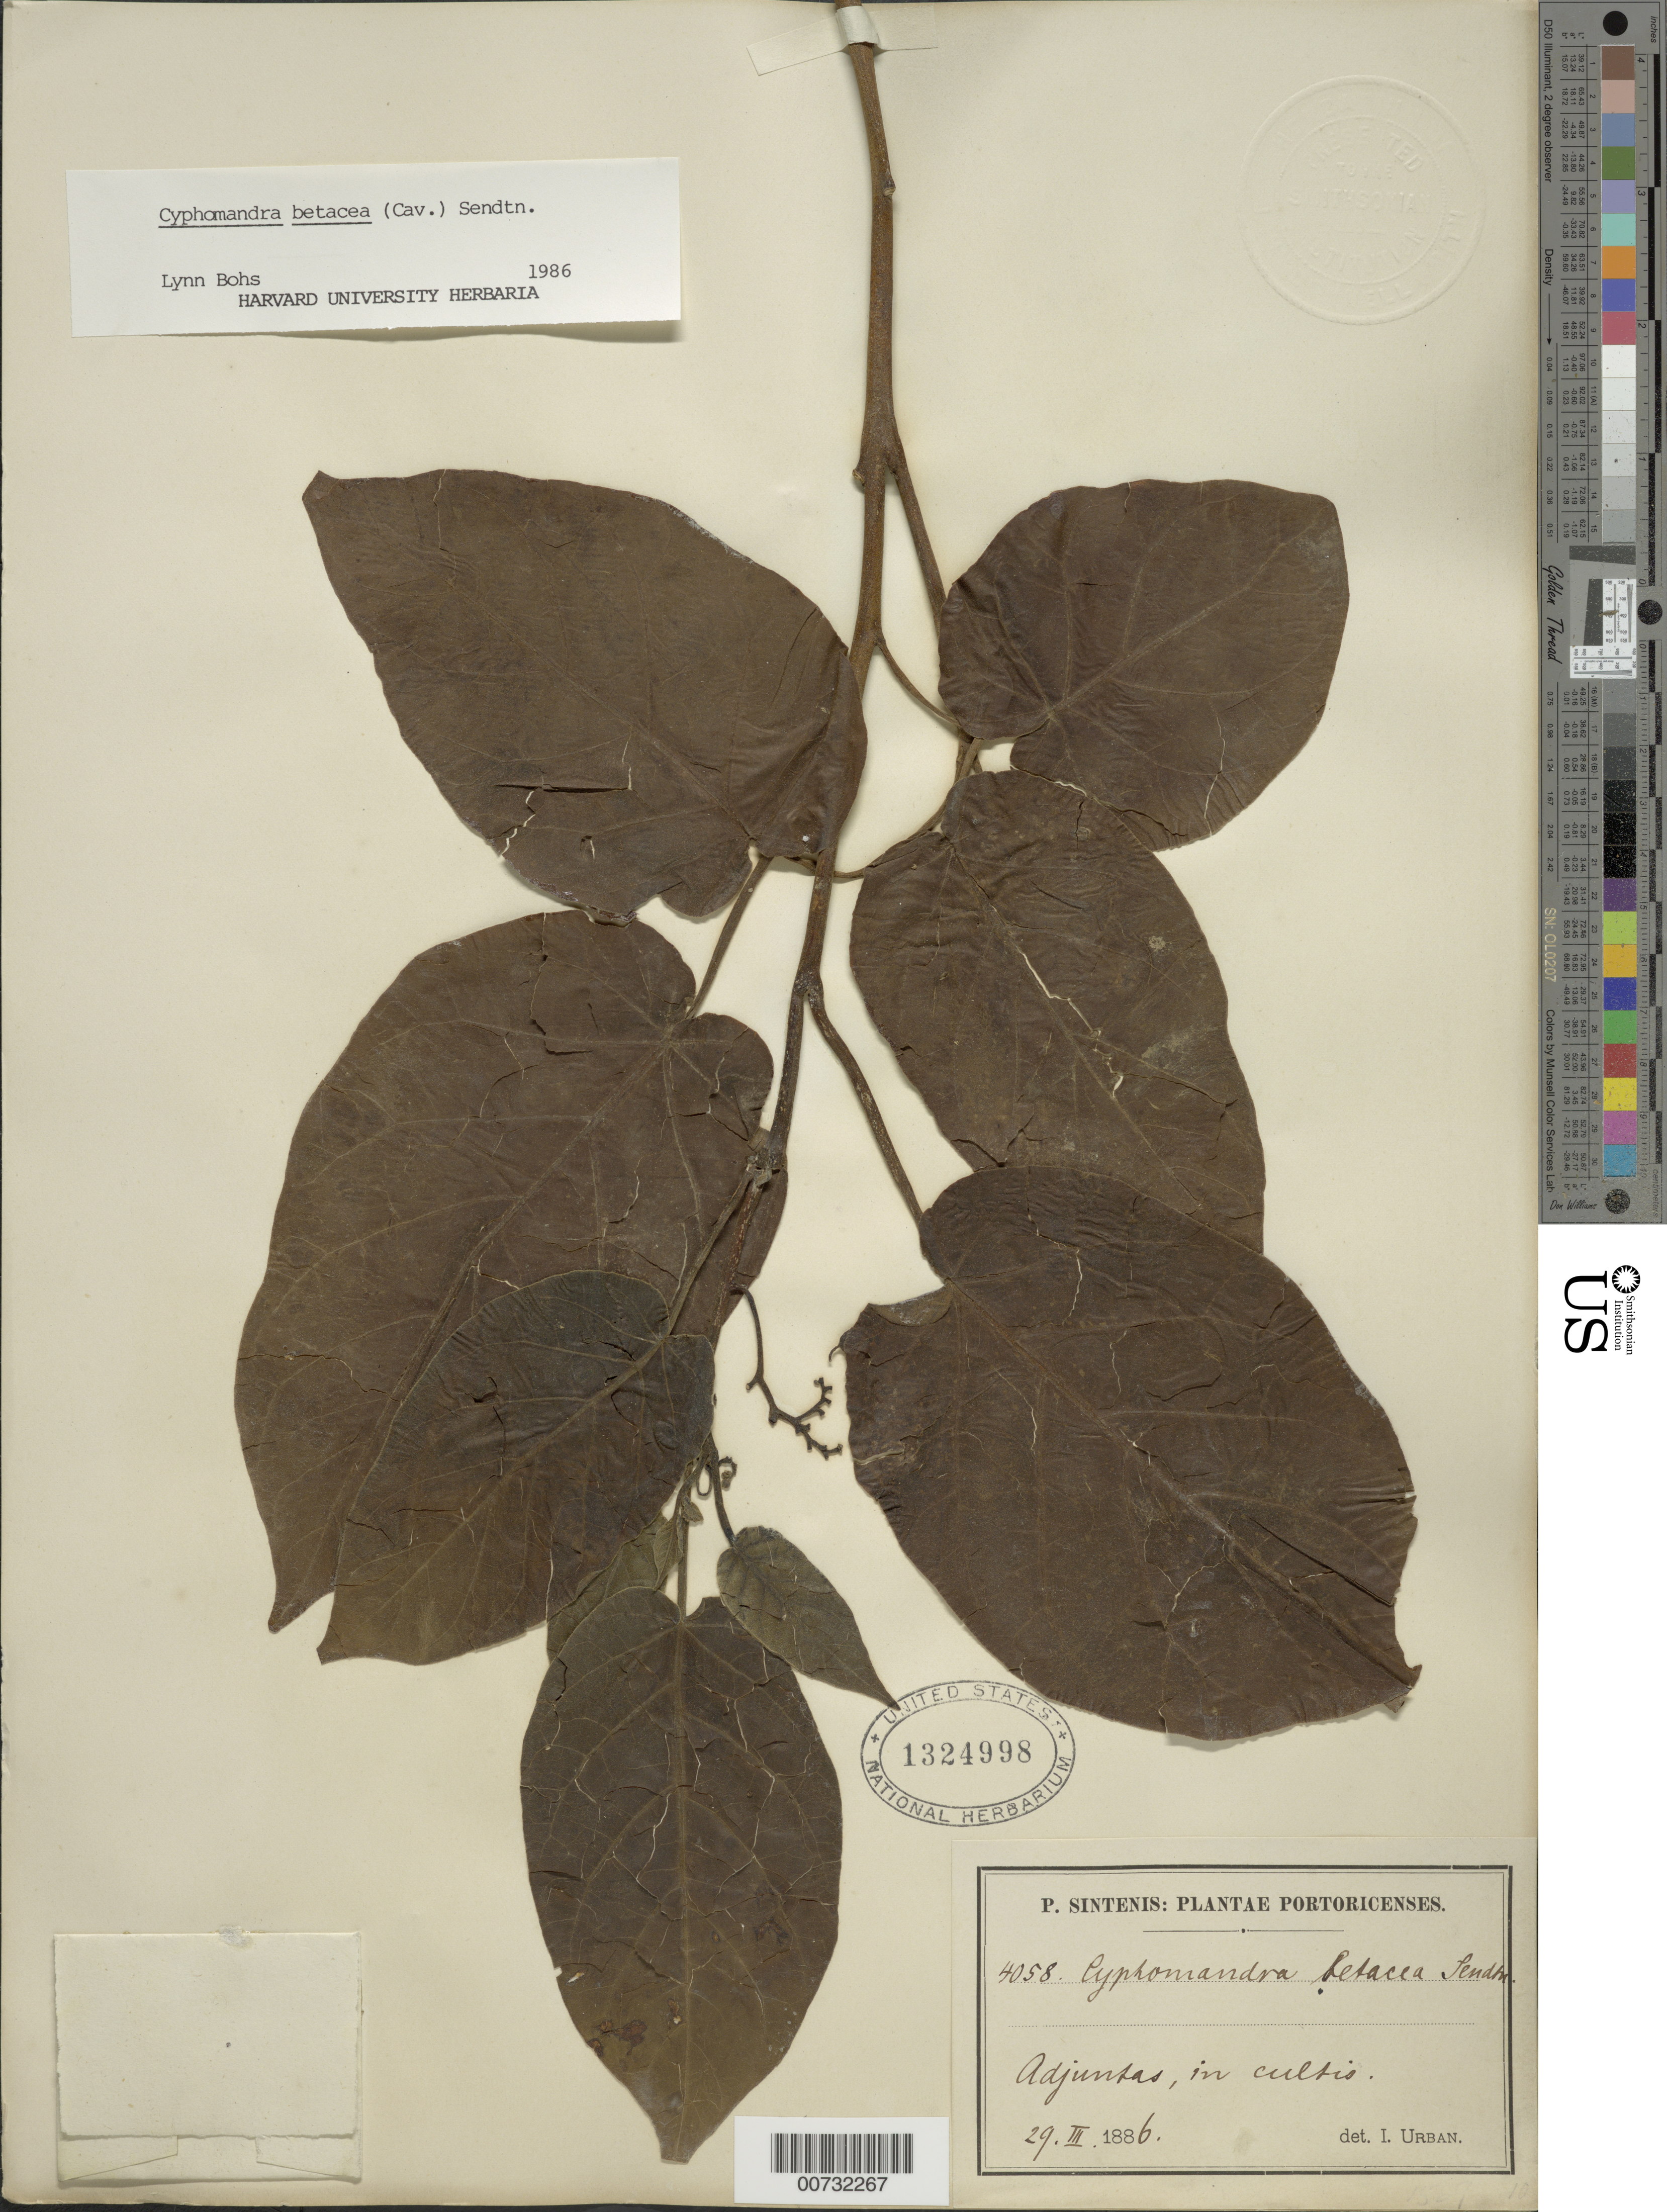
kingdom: Plantae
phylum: Tracheophyta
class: Magnoliopsida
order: Solanales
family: Solanaceae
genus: Cyphomandra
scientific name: Cyphomandra betacea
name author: (Cav.) Sendtn.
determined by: Bohs, L. A.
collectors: P. Sintenis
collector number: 4058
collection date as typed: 29 Mar 1886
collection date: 1886-03-29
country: Puerto Rico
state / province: Adjuntas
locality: Adjuntas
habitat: In cultis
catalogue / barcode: US 1324998